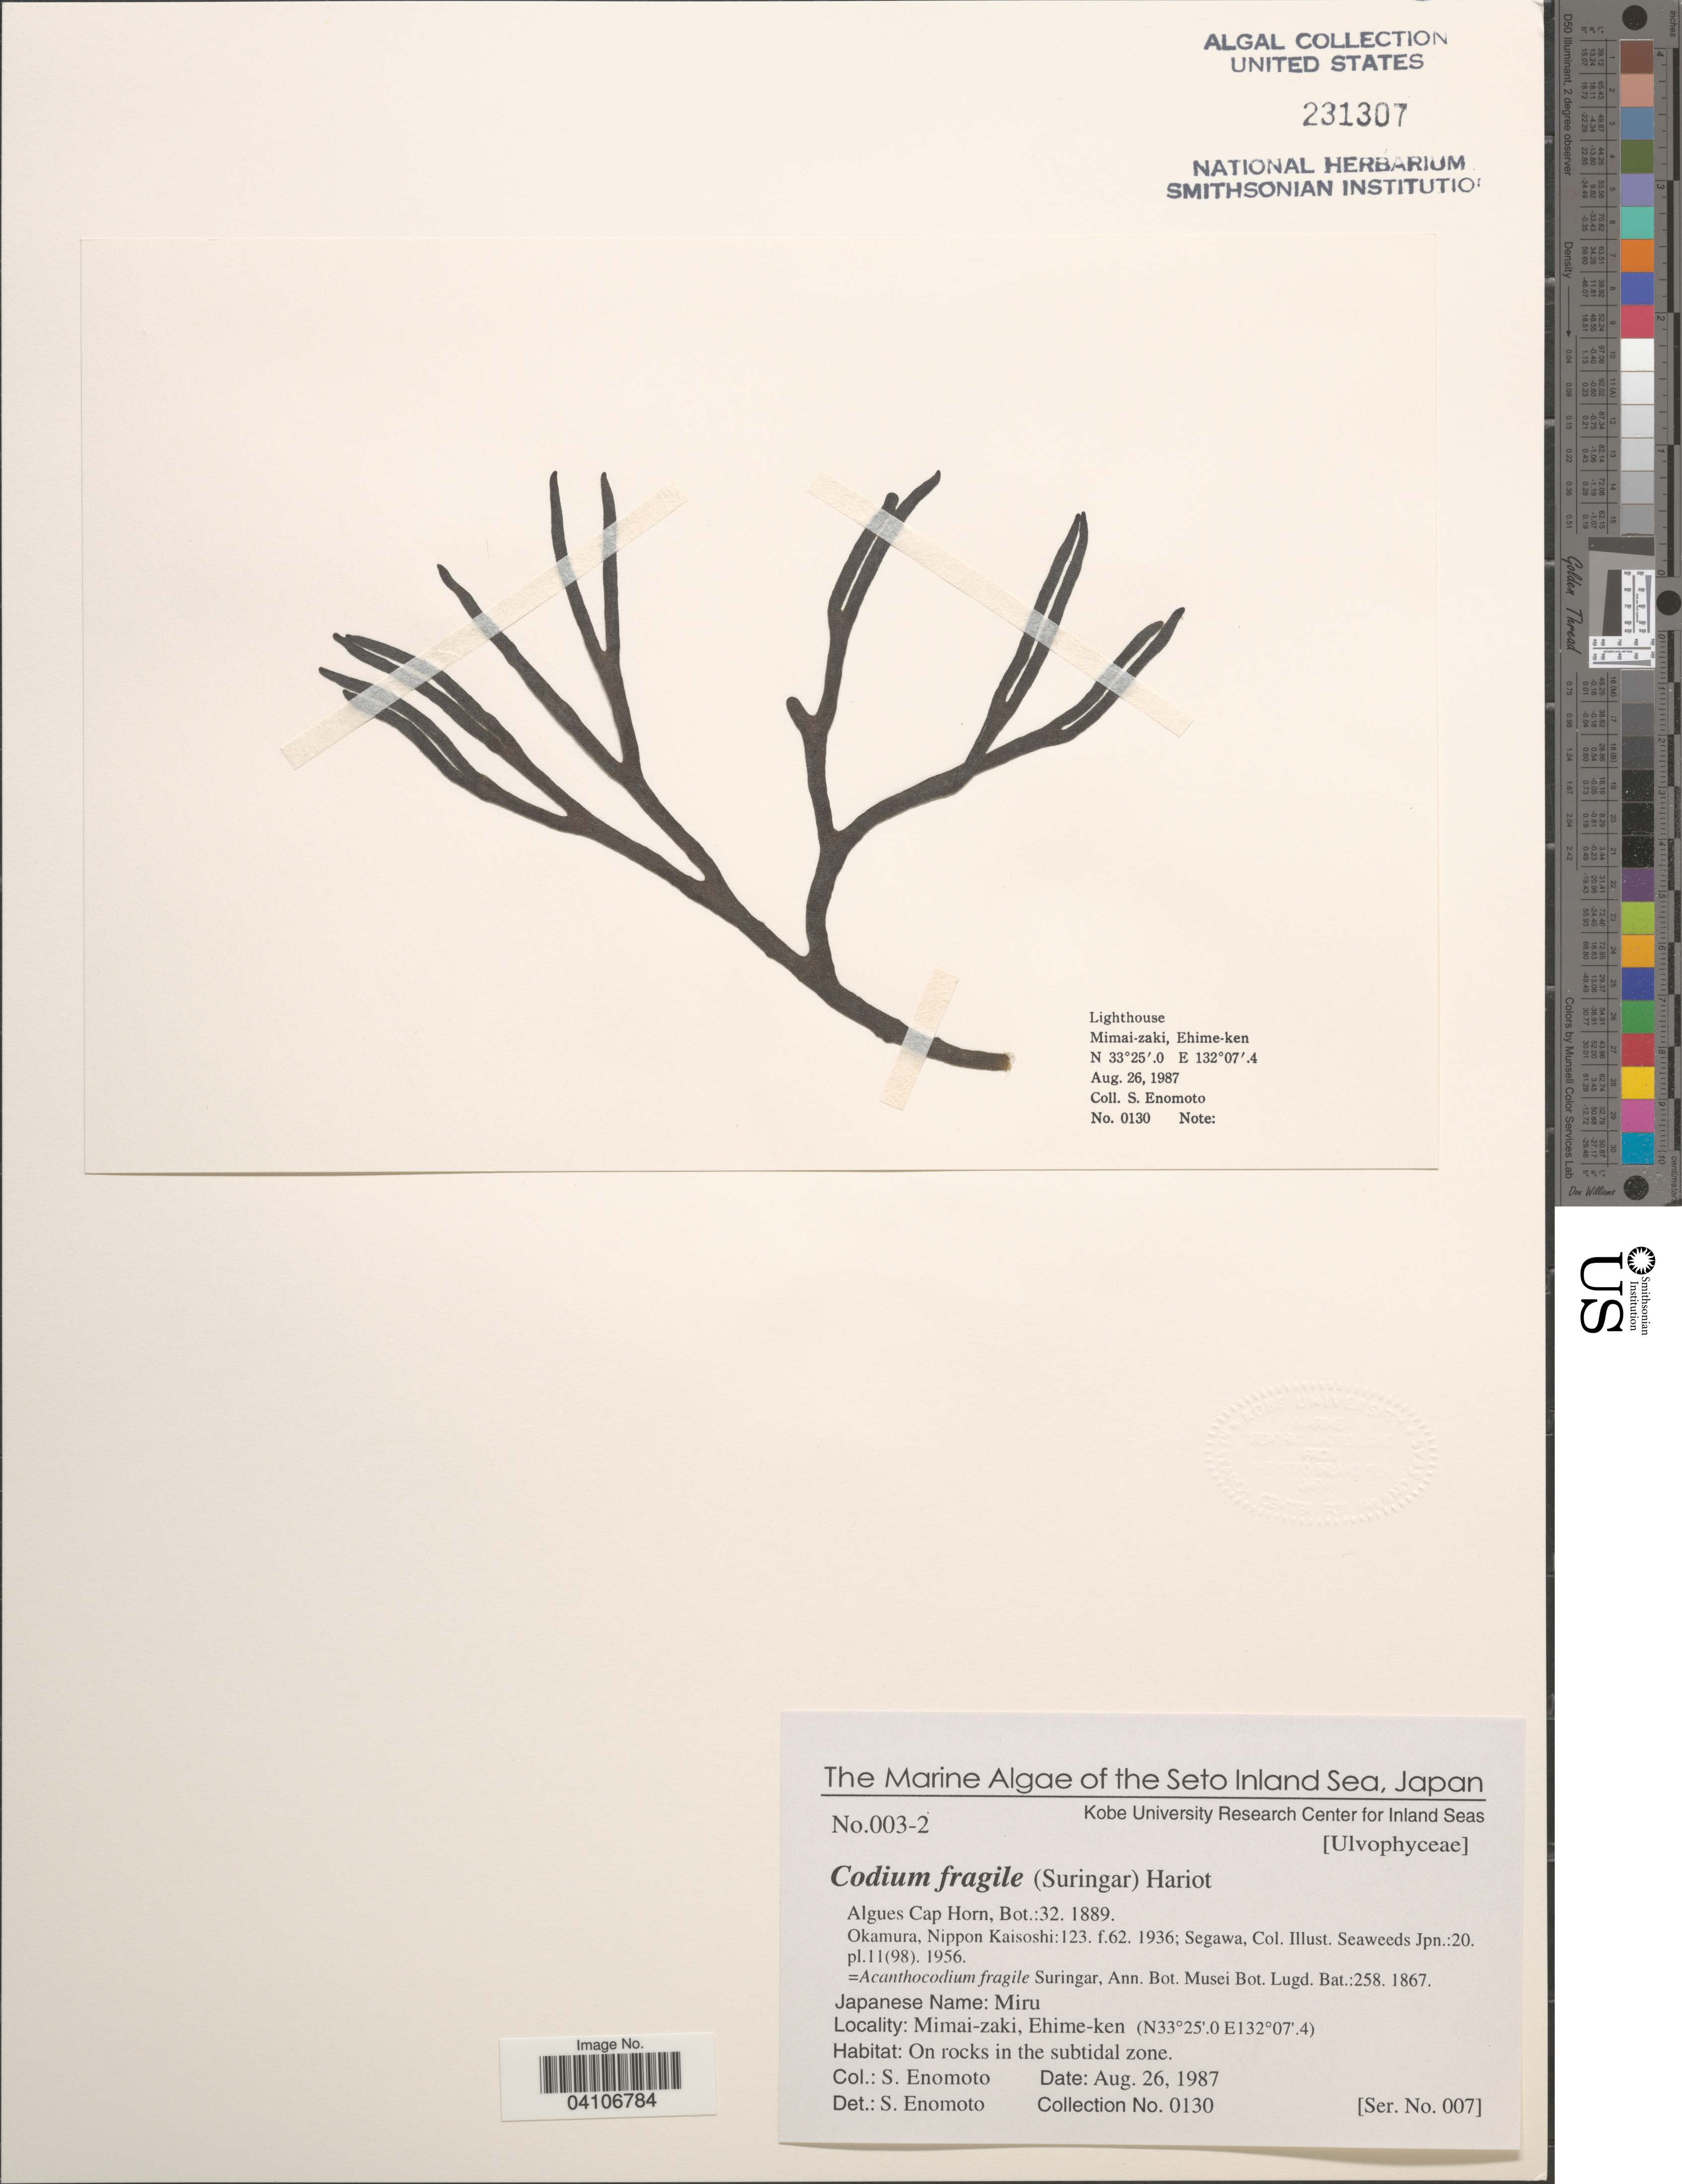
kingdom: Plantae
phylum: Chlorophyta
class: Ulvophyceae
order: Bryopsidales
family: Codiaceae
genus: Codium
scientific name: Codium fragile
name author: (Suringar) P. Hariot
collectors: S. Enomoto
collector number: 0130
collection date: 1987-08-26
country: Japan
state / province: Ehime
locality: The Seto Inland Sea. Mimai-zaki, Ehime-ken. On rocks in the subtidal zone.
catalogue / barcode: US 231307